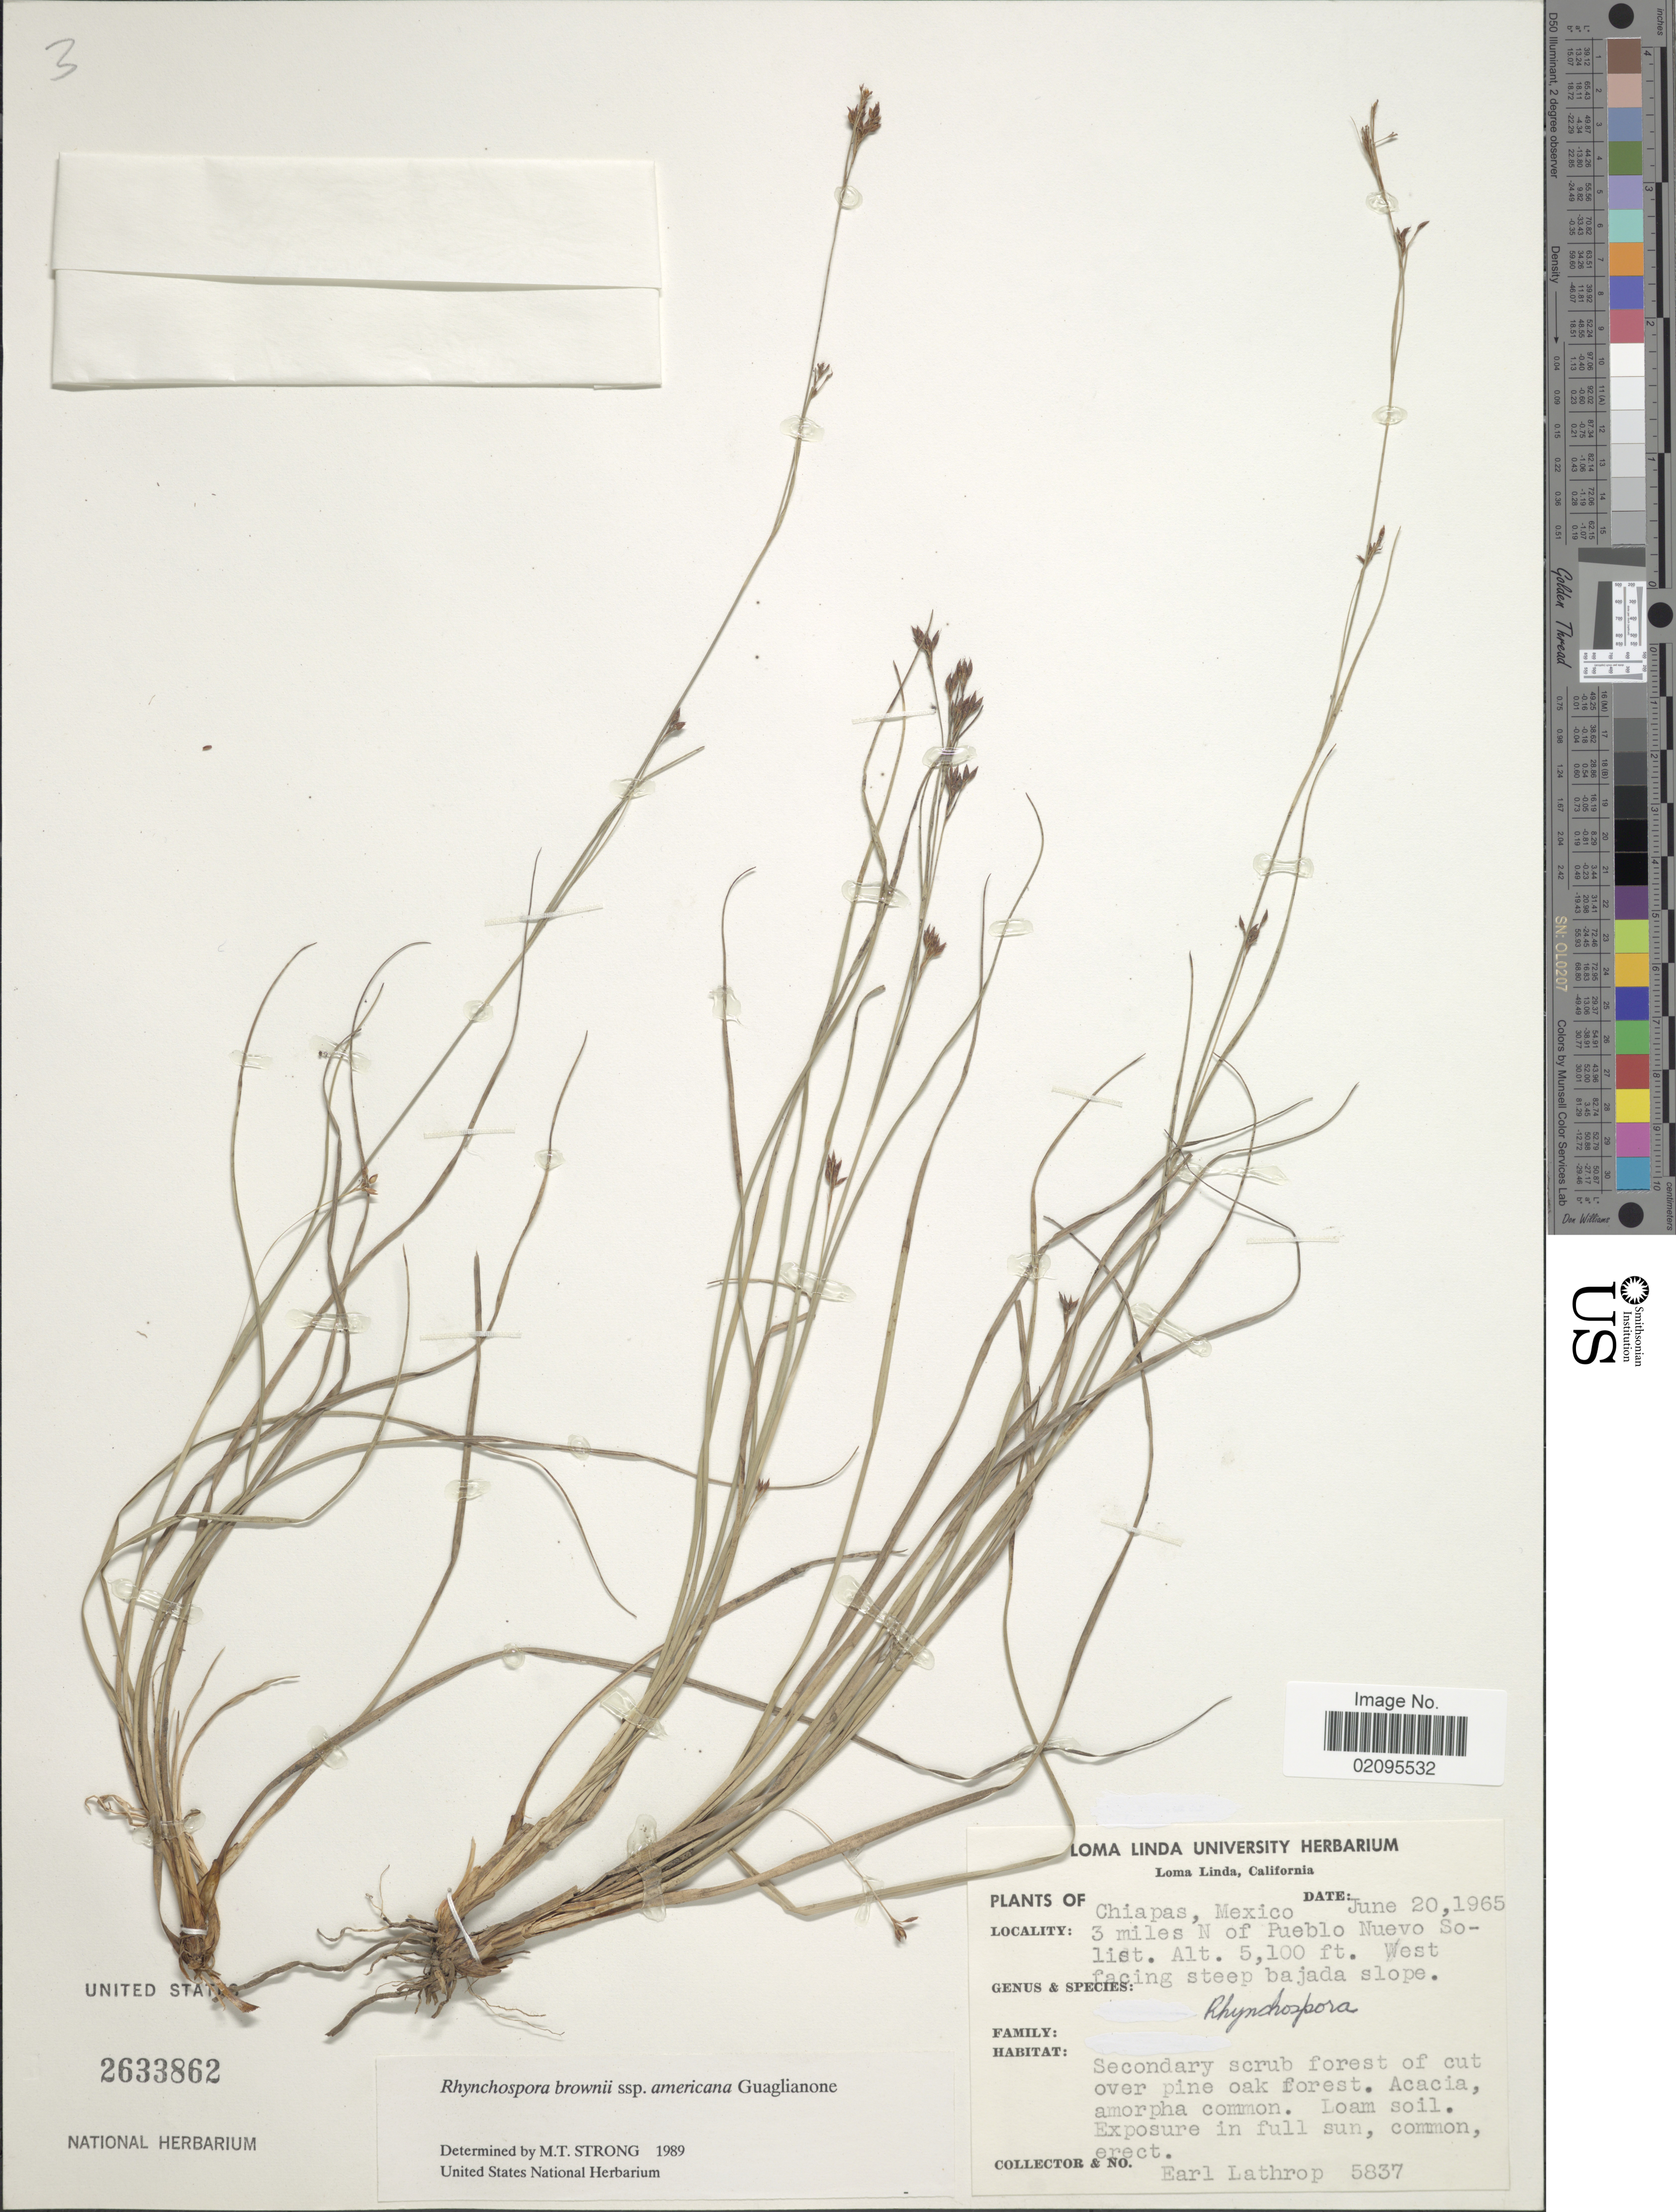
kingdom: Plantae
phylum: Tracheophyta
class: Liliopsida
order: Poales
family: Cyperaceae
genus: Rhynchospora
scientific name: Rhynchospora brownii subsp. americana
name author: Guagl.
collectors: E. W. Lathrop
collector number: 5837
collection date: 1965-06-20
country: Mexico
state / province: Chiapas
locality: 3 miles N of Puebla Nuevo Solist., West flacing steep bajada slope.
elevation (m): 1554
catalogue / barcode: US 2633862